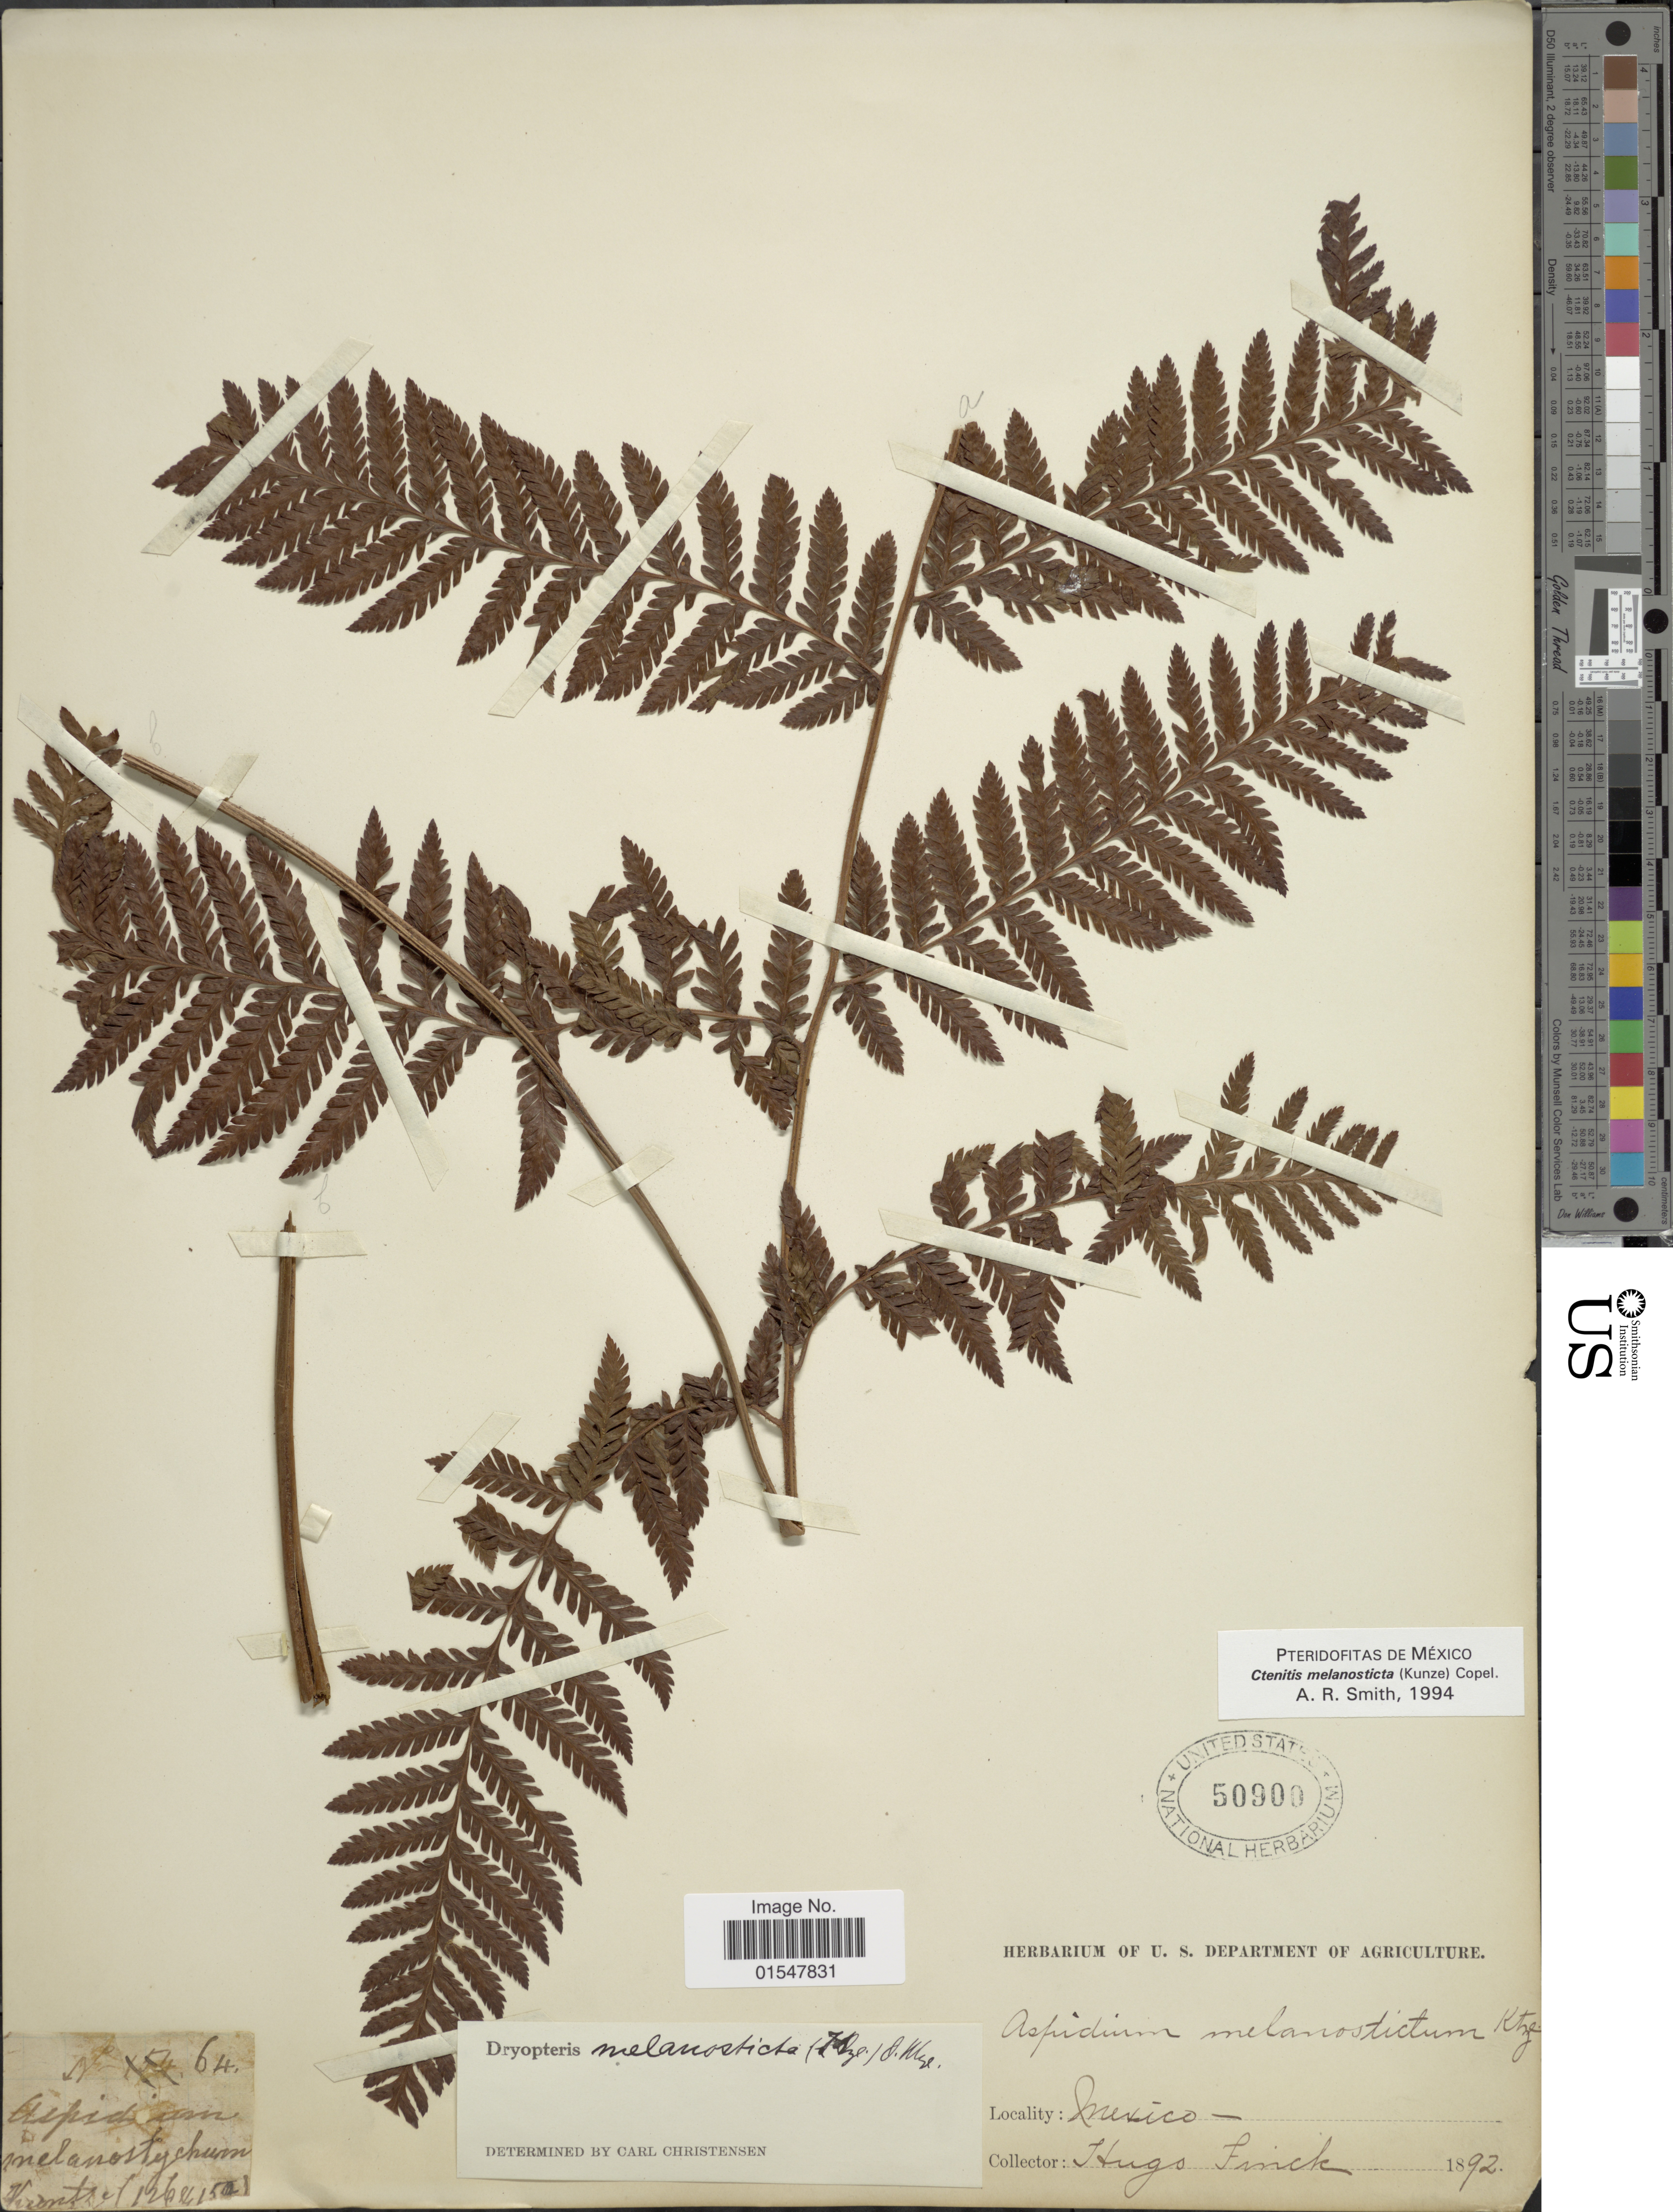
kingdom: Plantae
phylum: Tracheophyta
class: Polypodiopsida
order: Polypodiales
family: Dryopteridaceae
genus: Ctenitis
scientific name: Ctenitis melanosticta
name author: (Kunze) Copel.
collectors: H. Finck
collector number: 64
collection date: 1892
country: Mexico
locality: Verontre [interpreted]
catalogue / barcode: US 50900